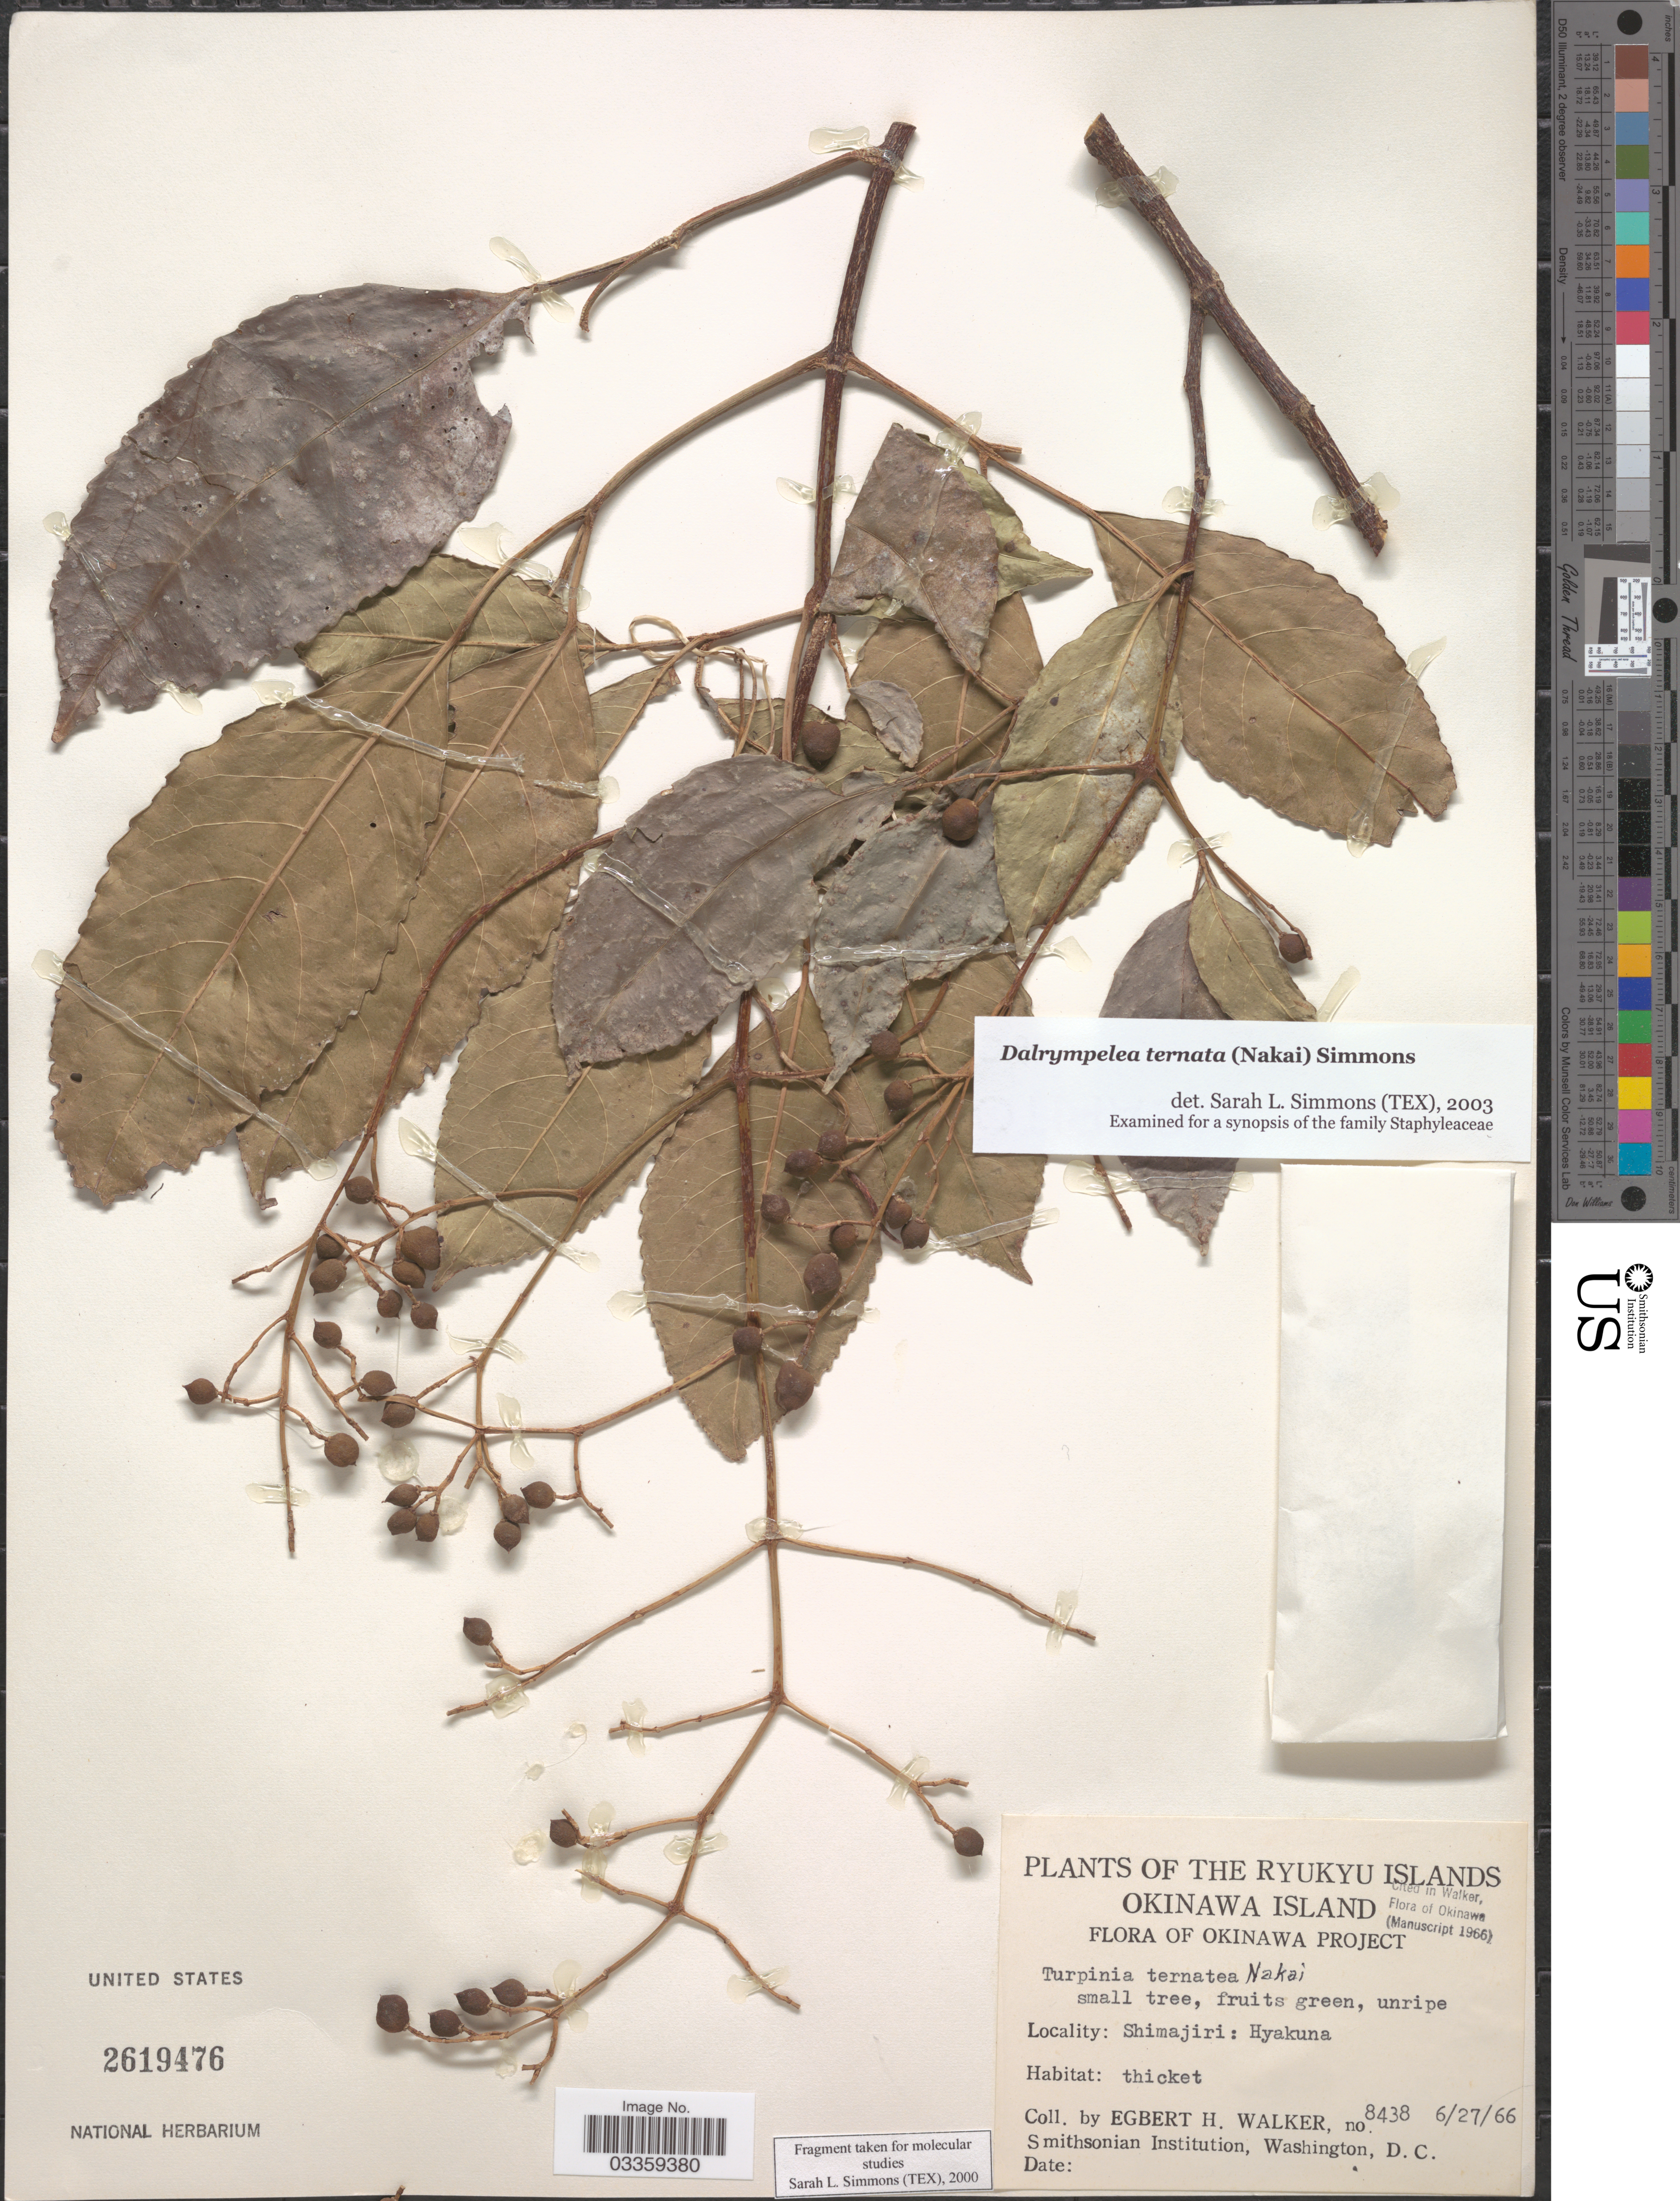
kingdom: Plantae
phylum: Tracheophyta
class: Magnoliopsida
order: Crossosomatales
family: Staphyleaceae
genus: Turpinia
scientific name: Turpinia ternata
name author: Nakai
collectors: E. H. Walker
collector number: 8438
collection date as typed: Transcribed d/m/y: 27/6/66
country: Japan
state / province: Okinawa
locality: The Ryukyu Islands. Okinawa Island. Shimajiri: Hyakuna.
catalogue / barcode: US 2619476